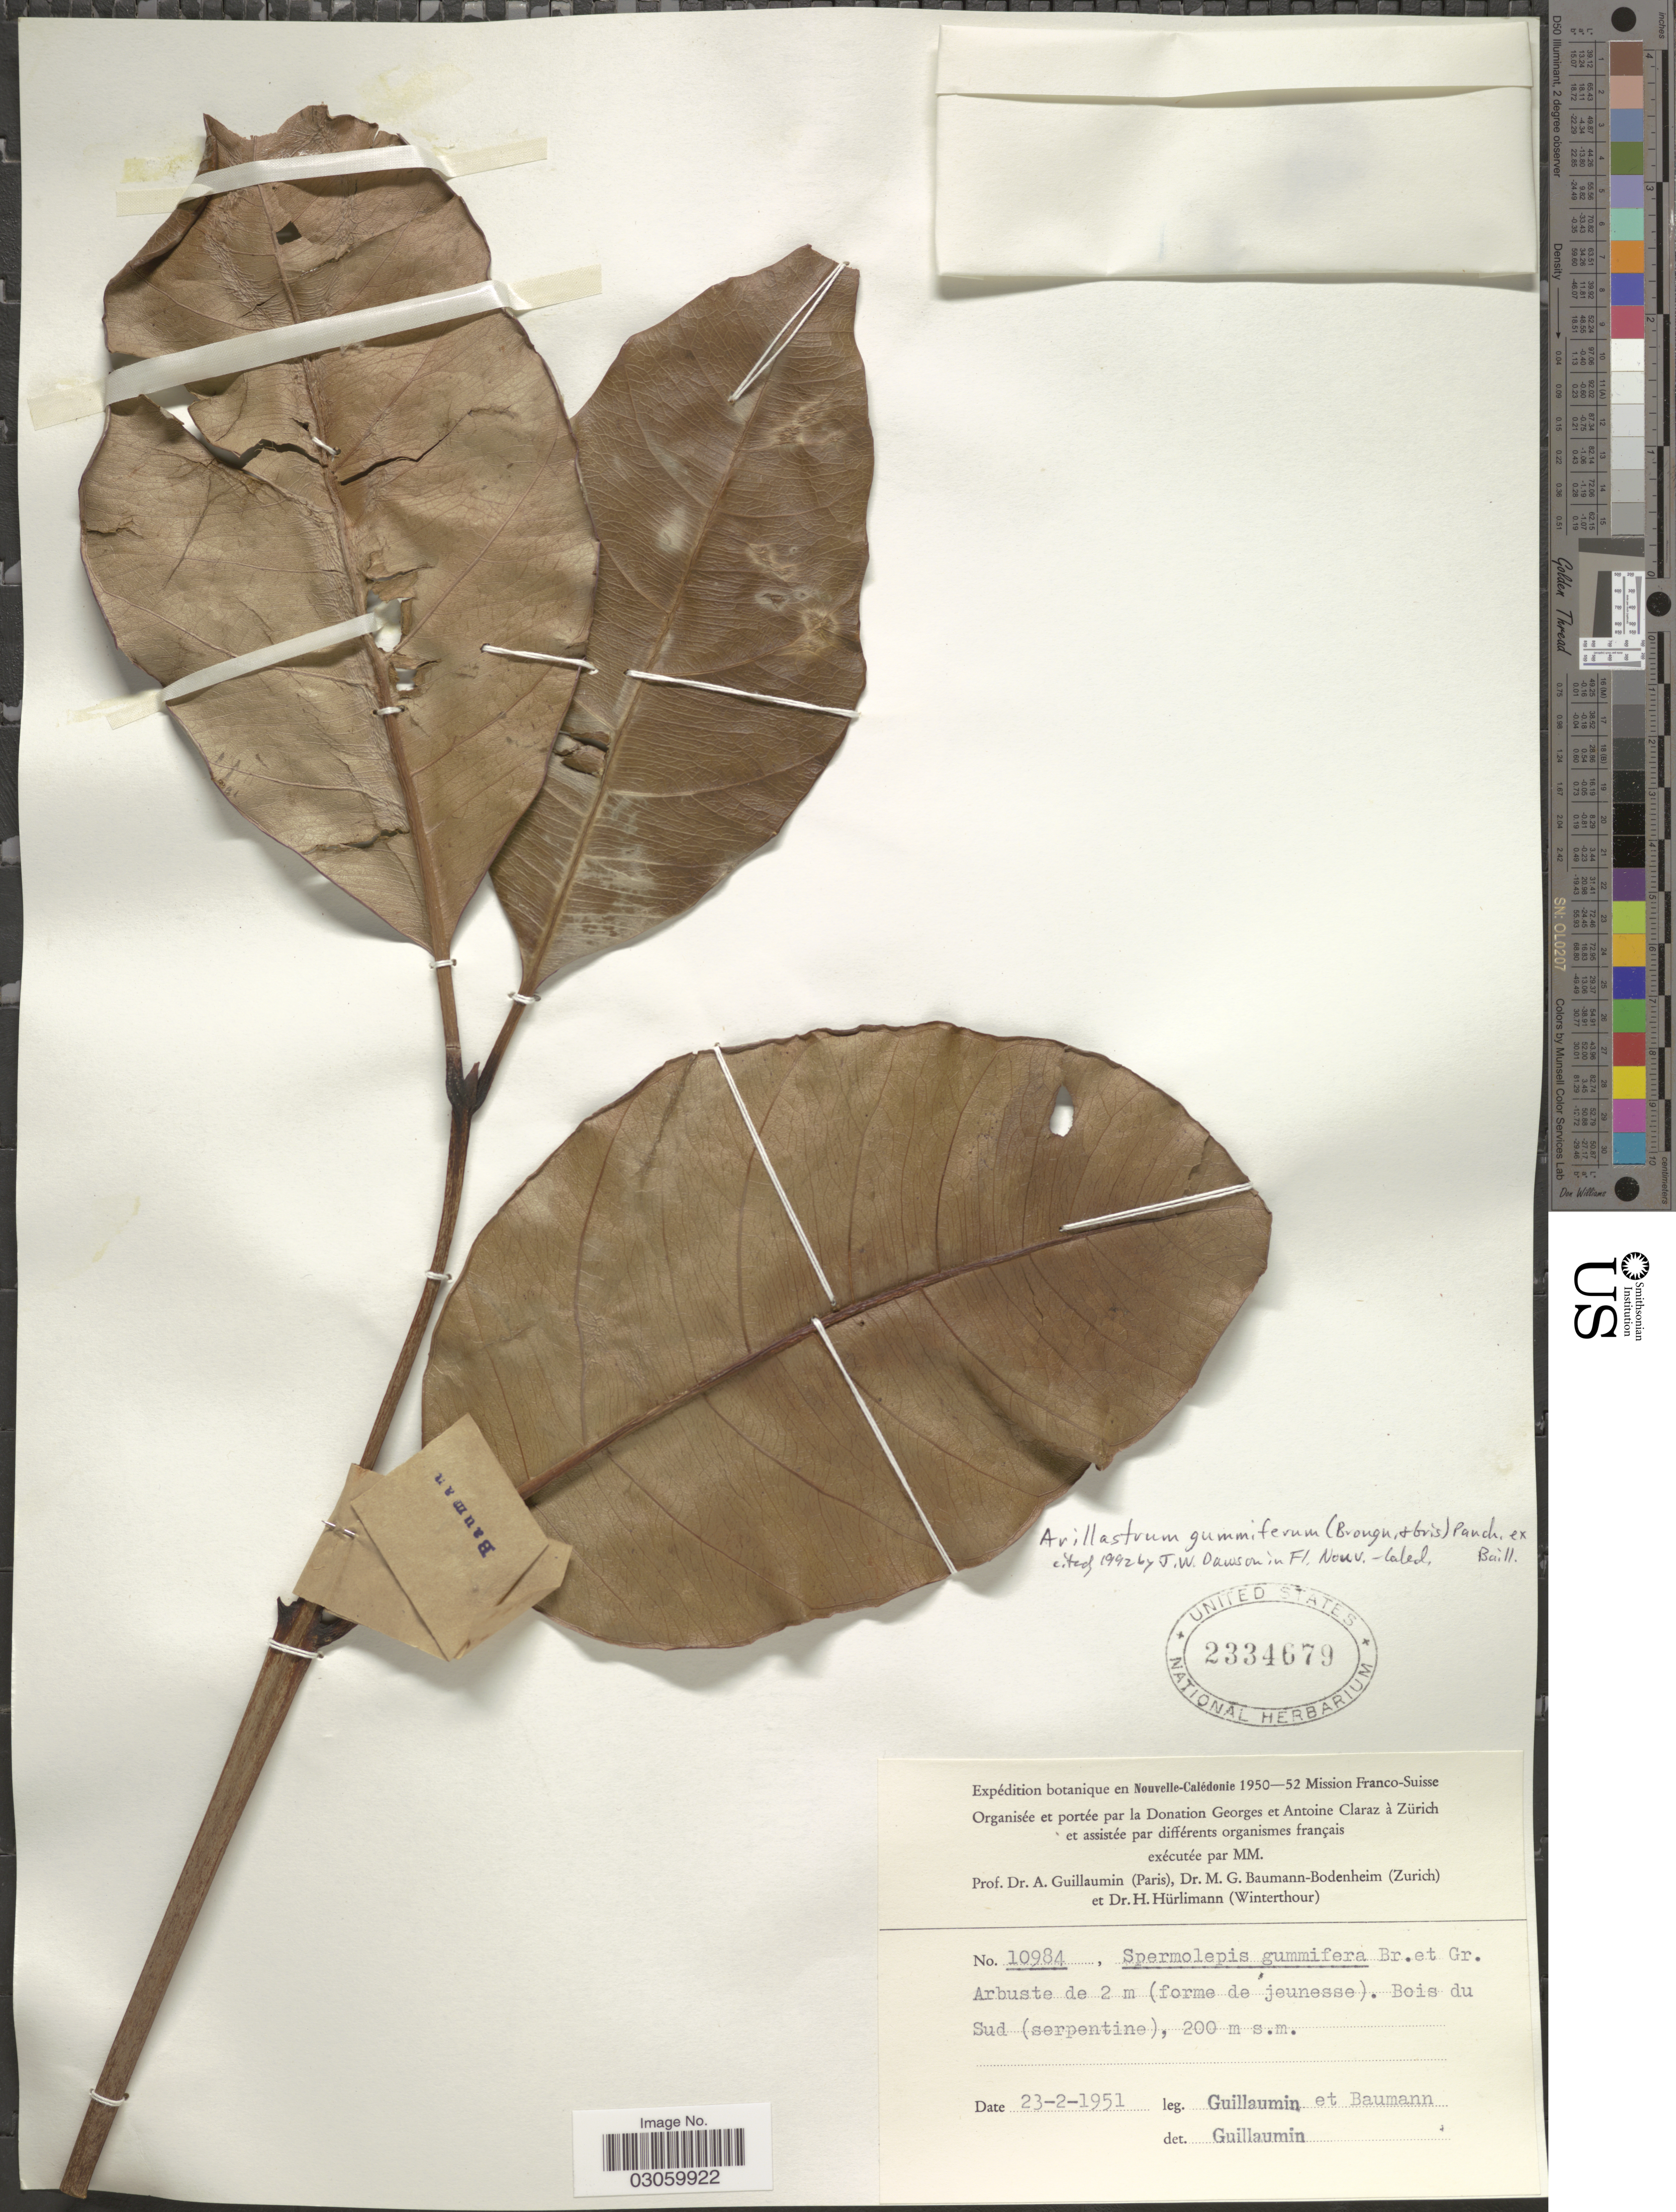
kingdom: Plantae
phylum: Tracheophyta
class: Magnoliopsida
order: Myrtales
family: Myrtaceae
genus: Arillastrum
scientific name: Arillastrum gummiferum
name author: (Brongn. & Gris) Pancher ex Baill.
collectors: A. Guillaumin & M. G. Baumann-Bodenheim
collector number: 10984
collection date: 1951-02-23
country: New Caledonia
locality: Bois du Sud (serpentine).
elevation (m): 200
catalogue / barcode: US 2334679